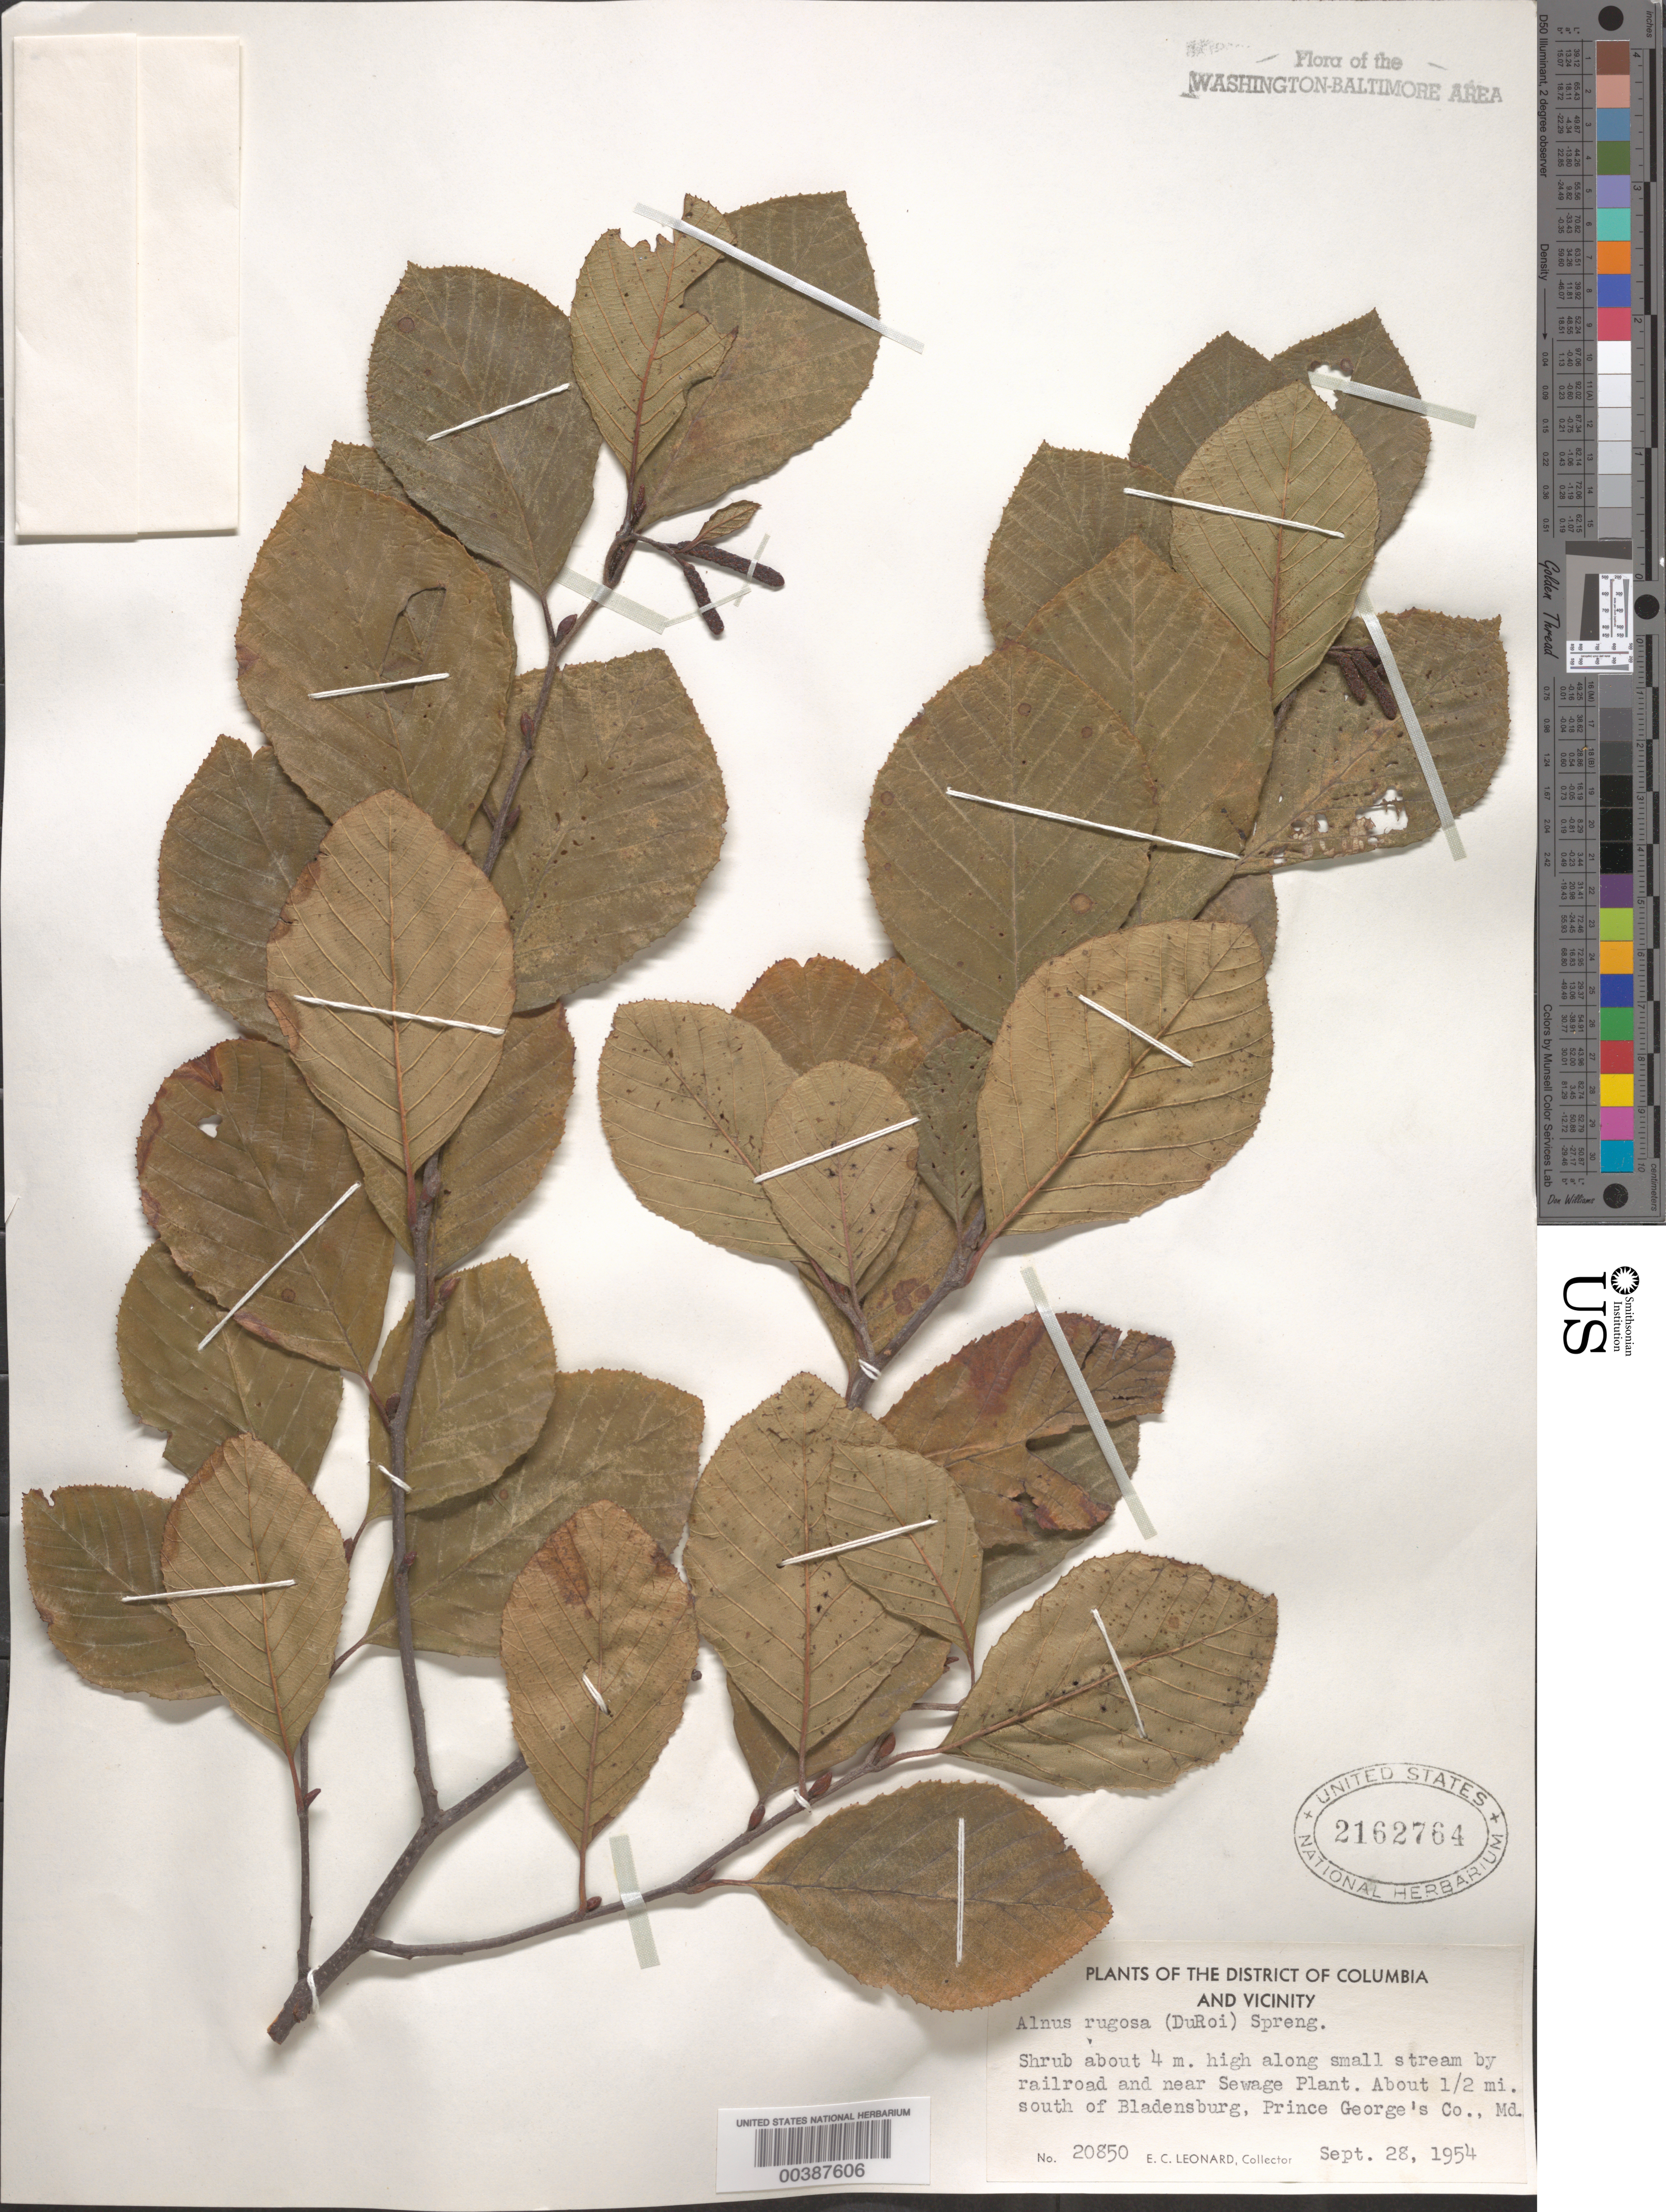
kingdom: Plantae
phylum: Tracheophyta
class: Magnoliopsida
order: Fagales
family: Betulaceae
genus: Alnus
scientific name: Alnus serrulata var. vulgaris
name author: Fernald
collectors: E. C. Leonard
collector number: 20850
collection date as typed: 28 Sep 1954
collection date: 1954-09-28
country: United States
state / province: Maryland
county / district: Prince George's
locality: Sewage Plant vicinity, south of Bladensburg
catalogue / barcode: US 2162764